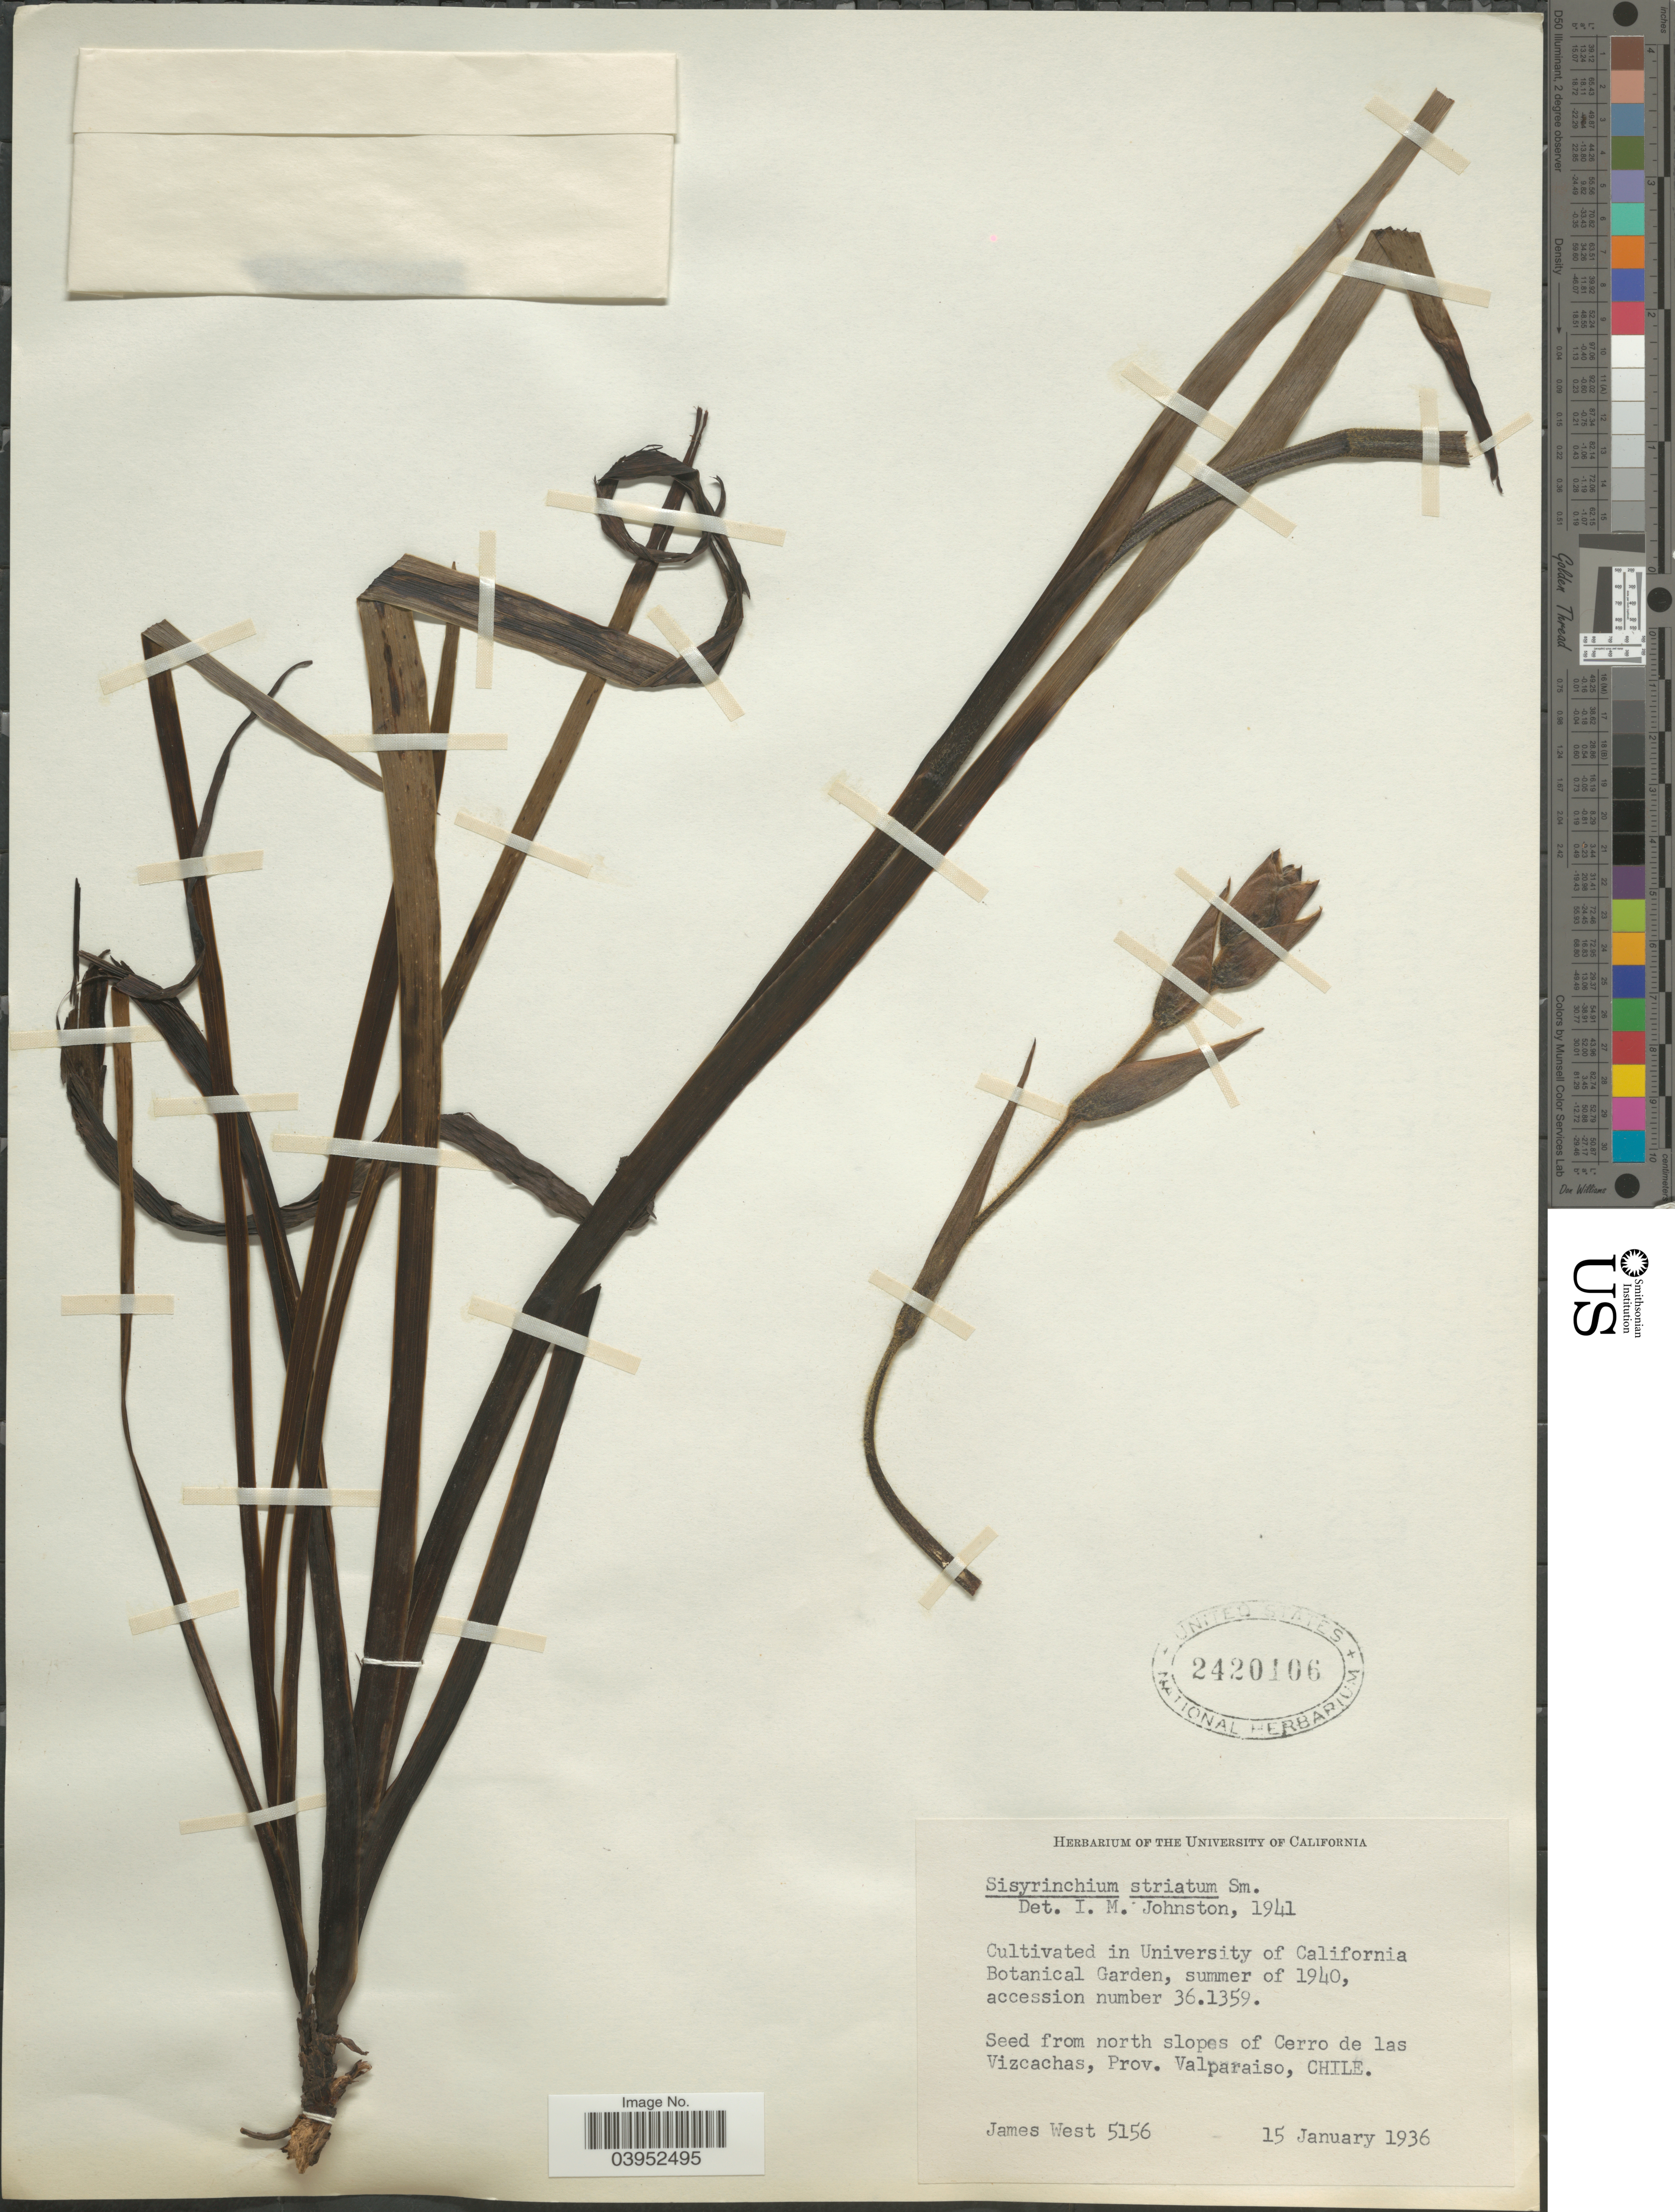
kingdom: Plantae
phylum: Tracheophyta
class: Liliopsida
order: Asparagales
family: Iridaceae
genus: Sisyrinchium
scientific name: Sisyrinchium striatum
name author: Sm.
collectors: J. West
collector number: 5156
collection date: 1936-01-15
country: United States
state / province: California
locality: University of California Botanical Garden.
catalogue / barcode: US 2420106